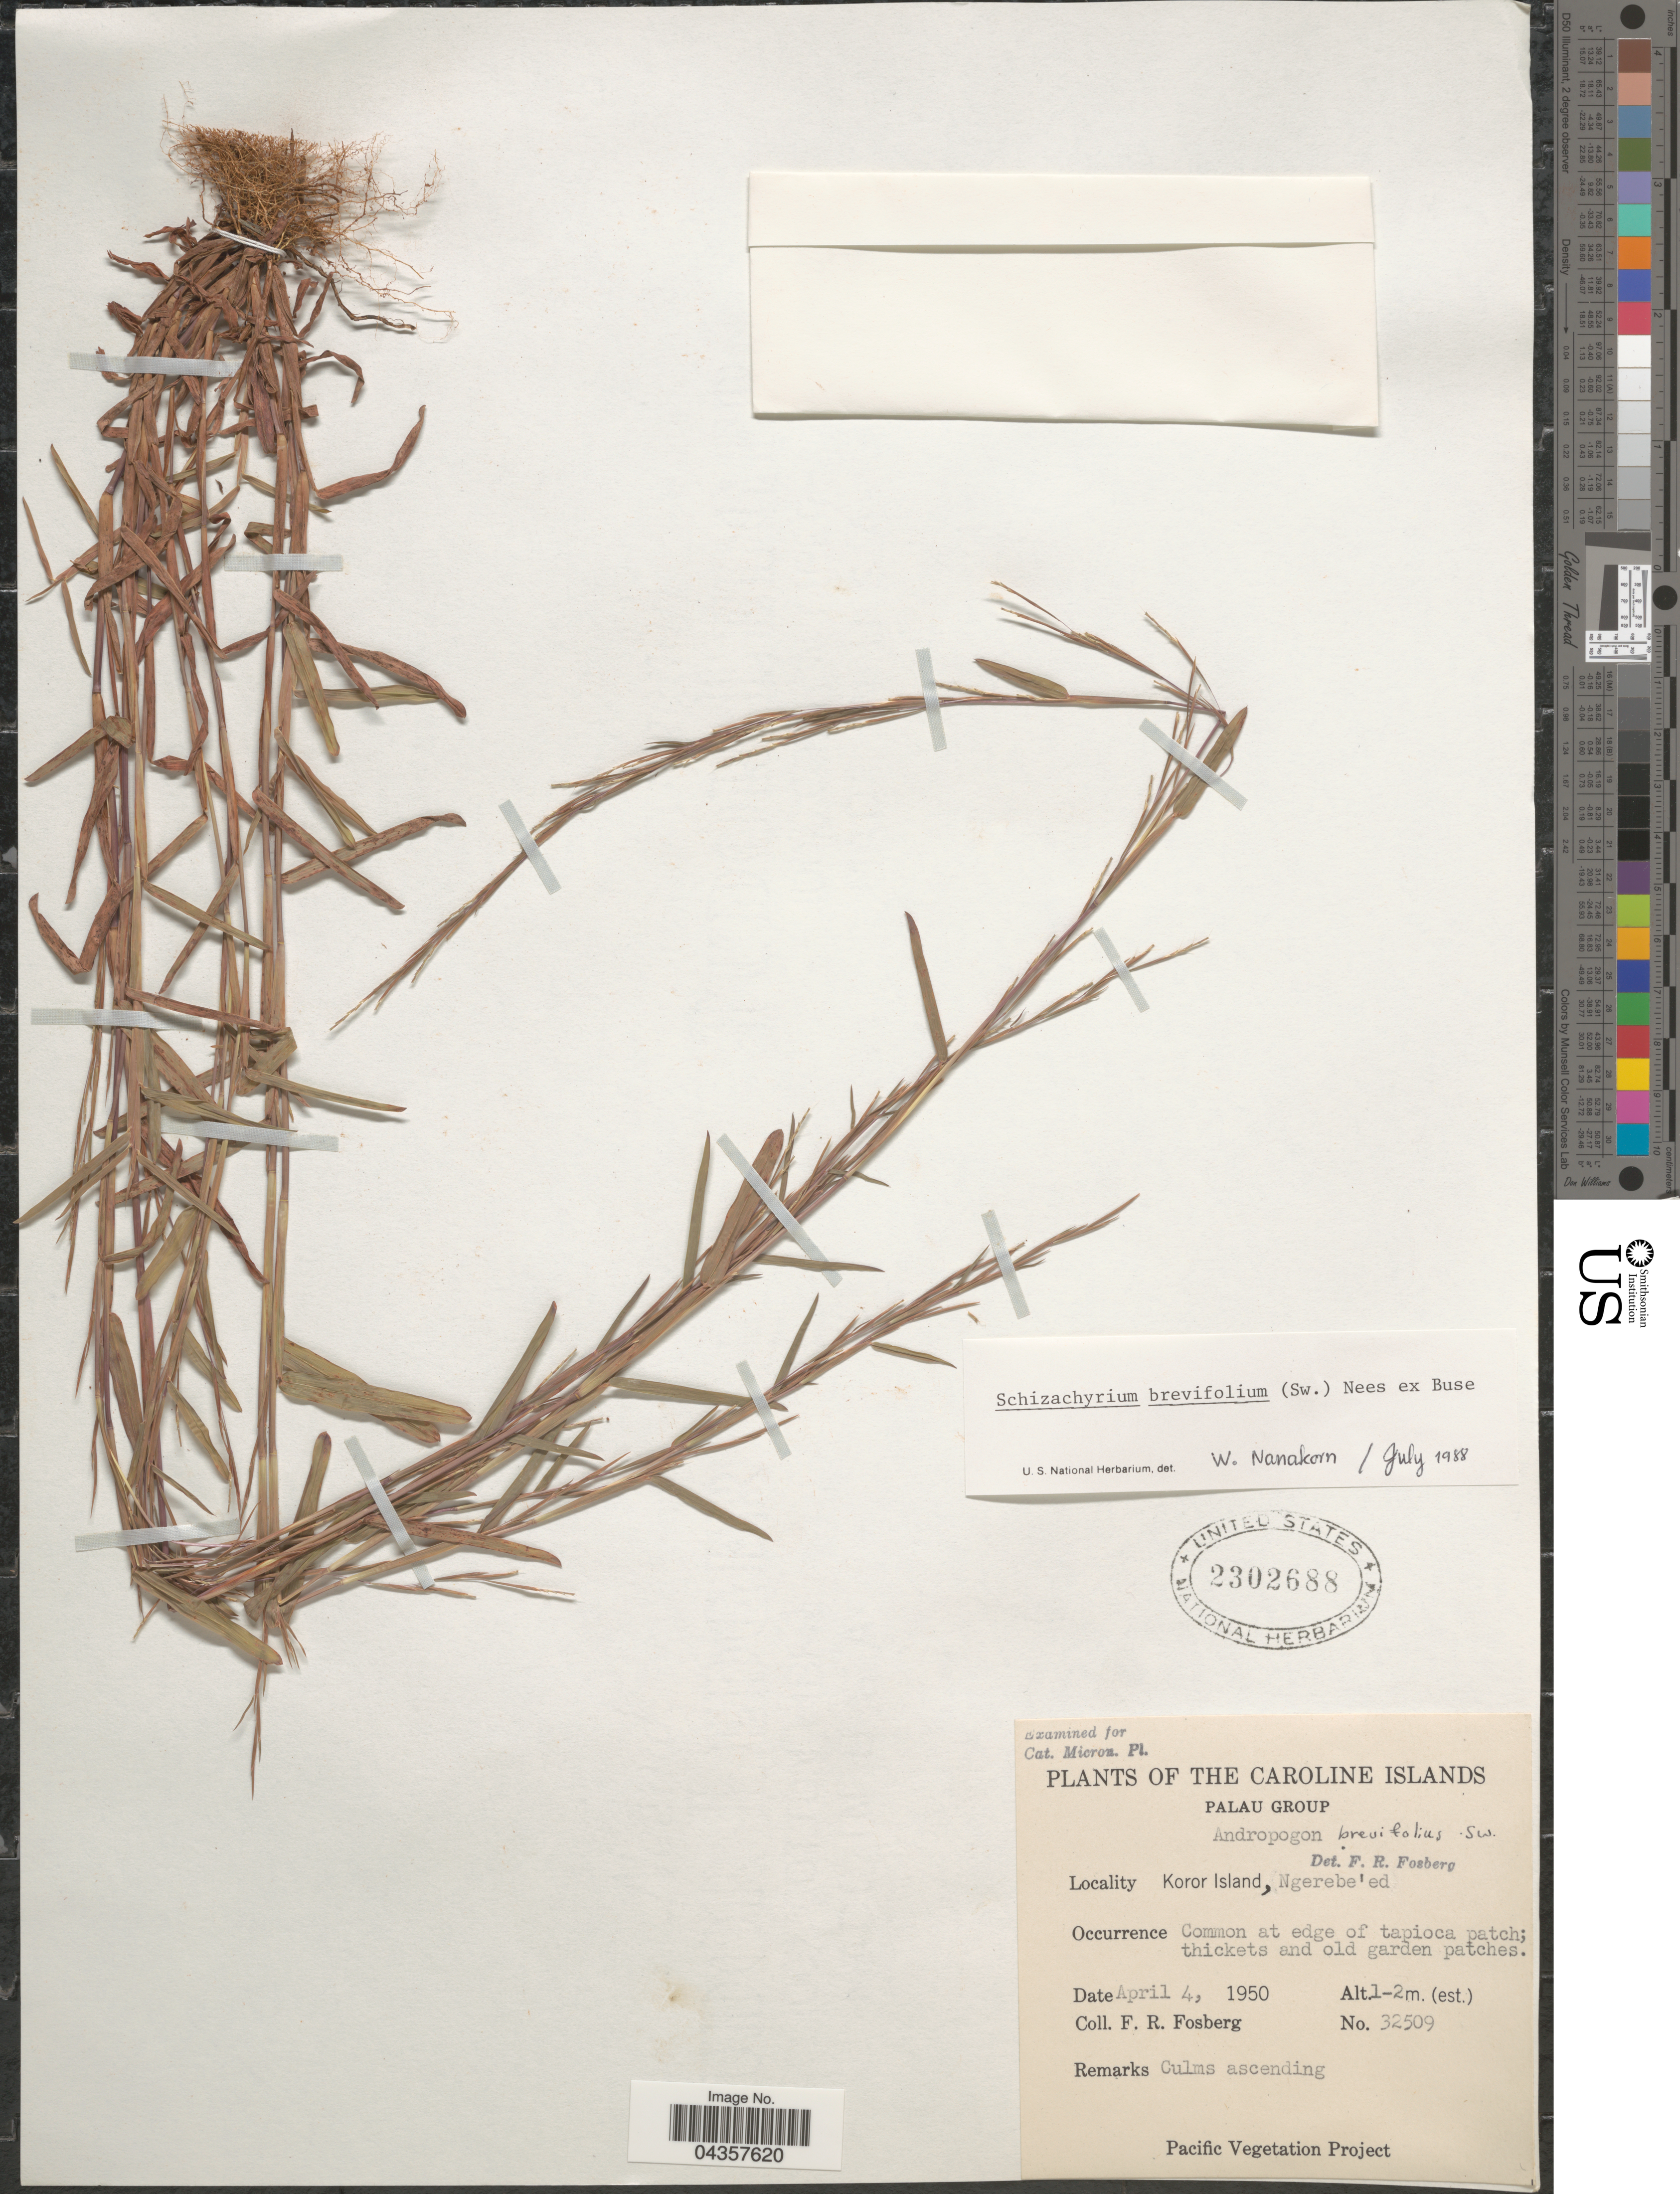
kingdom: Plantae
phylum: Tracheophyta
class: Liliopsida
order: Poales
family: Poaceae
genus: Schizachyrium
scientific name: Schizachyrium brevifolium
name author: (Sw.) Nees ex Büse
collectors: F. R. Fosberg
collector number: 32509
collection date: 1950-04-04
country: Palau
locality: The Caroline Islands. Palau Group. Koror Island, Ngereb'ed.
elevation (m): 1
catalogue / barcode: US 2302688